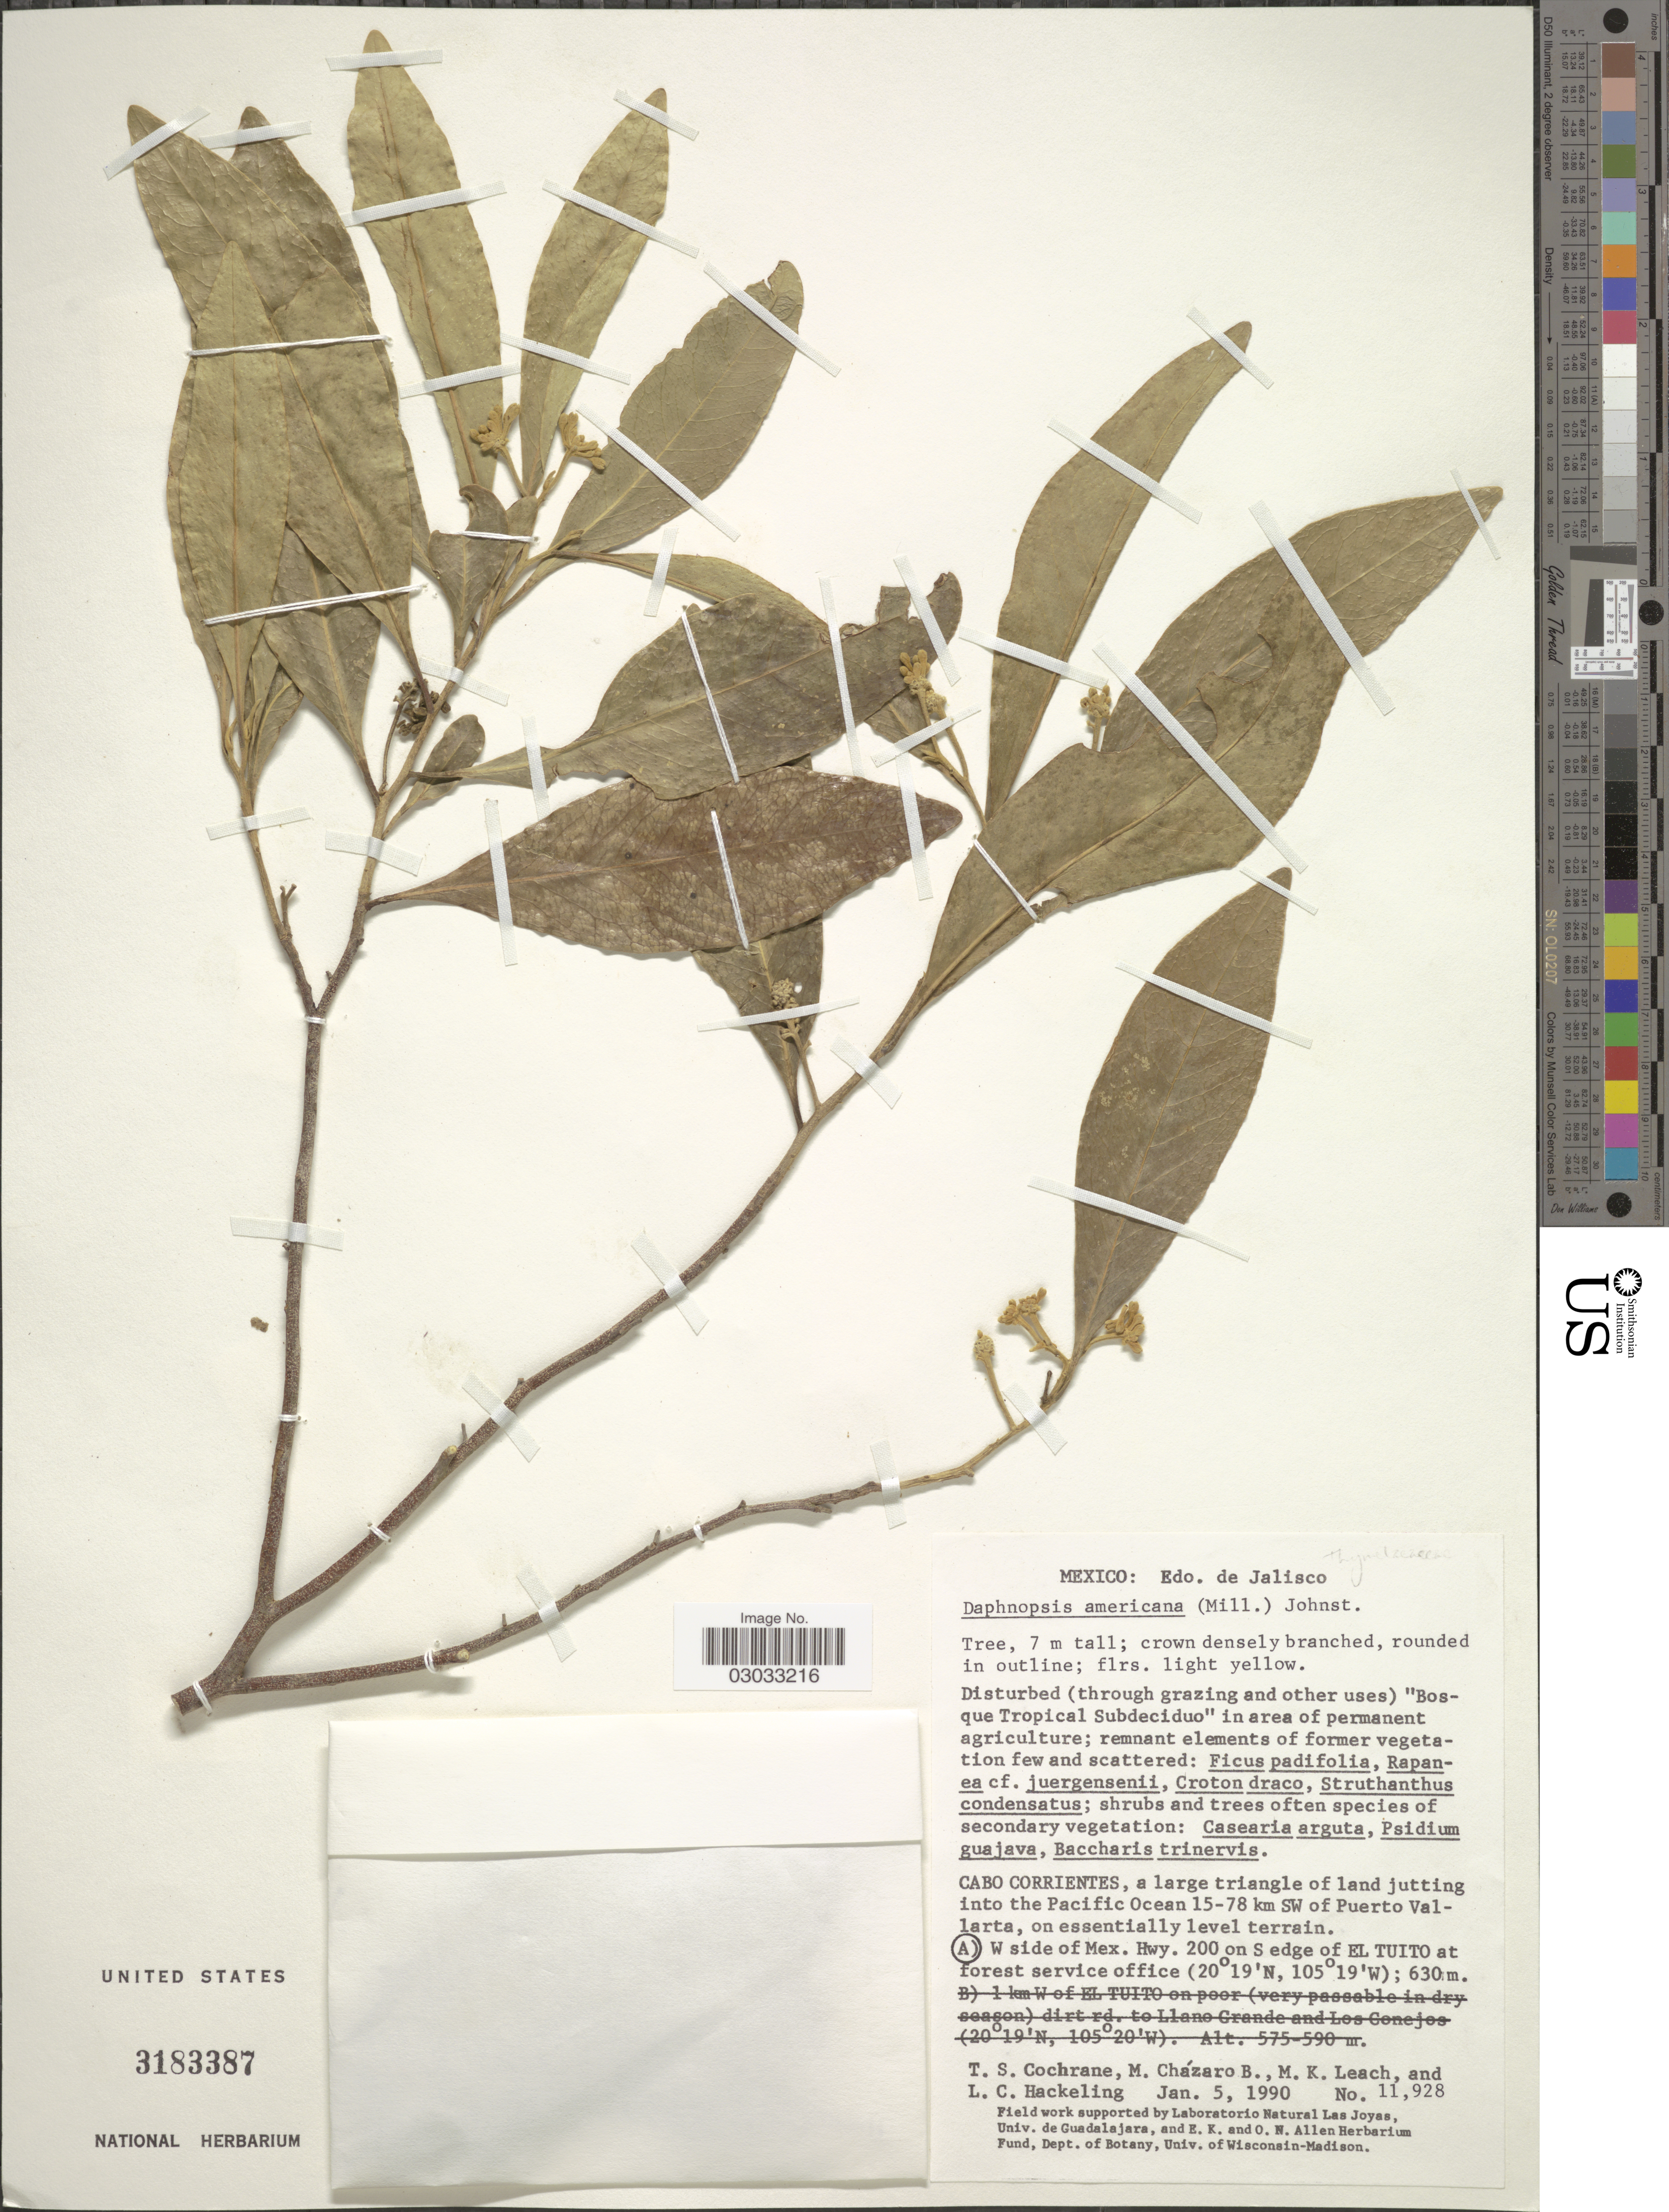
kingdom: Plantae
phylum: Tracheophyta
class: Magnoliopsida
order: Malvales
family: Thymelaeaceae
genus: Daphnopsis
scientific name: Daphnopsis americana subsp. americana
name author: (Mill.) J.R. Johnst.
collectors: T. S. Cochrane, M. Chazaro B., M. Leach & L. Hackeling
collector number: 11928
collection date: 1990-01-05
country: Mexico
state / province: Jalisco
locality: Cabo Corrientes, a large triangle of lang jutting into the Pacific Ocean 15-78 km SW of Puerto Valarta, W side of Mex. Hwy. 200 on S edge of El Tuito at forest service office.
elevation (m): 630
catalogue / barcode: US 3183387